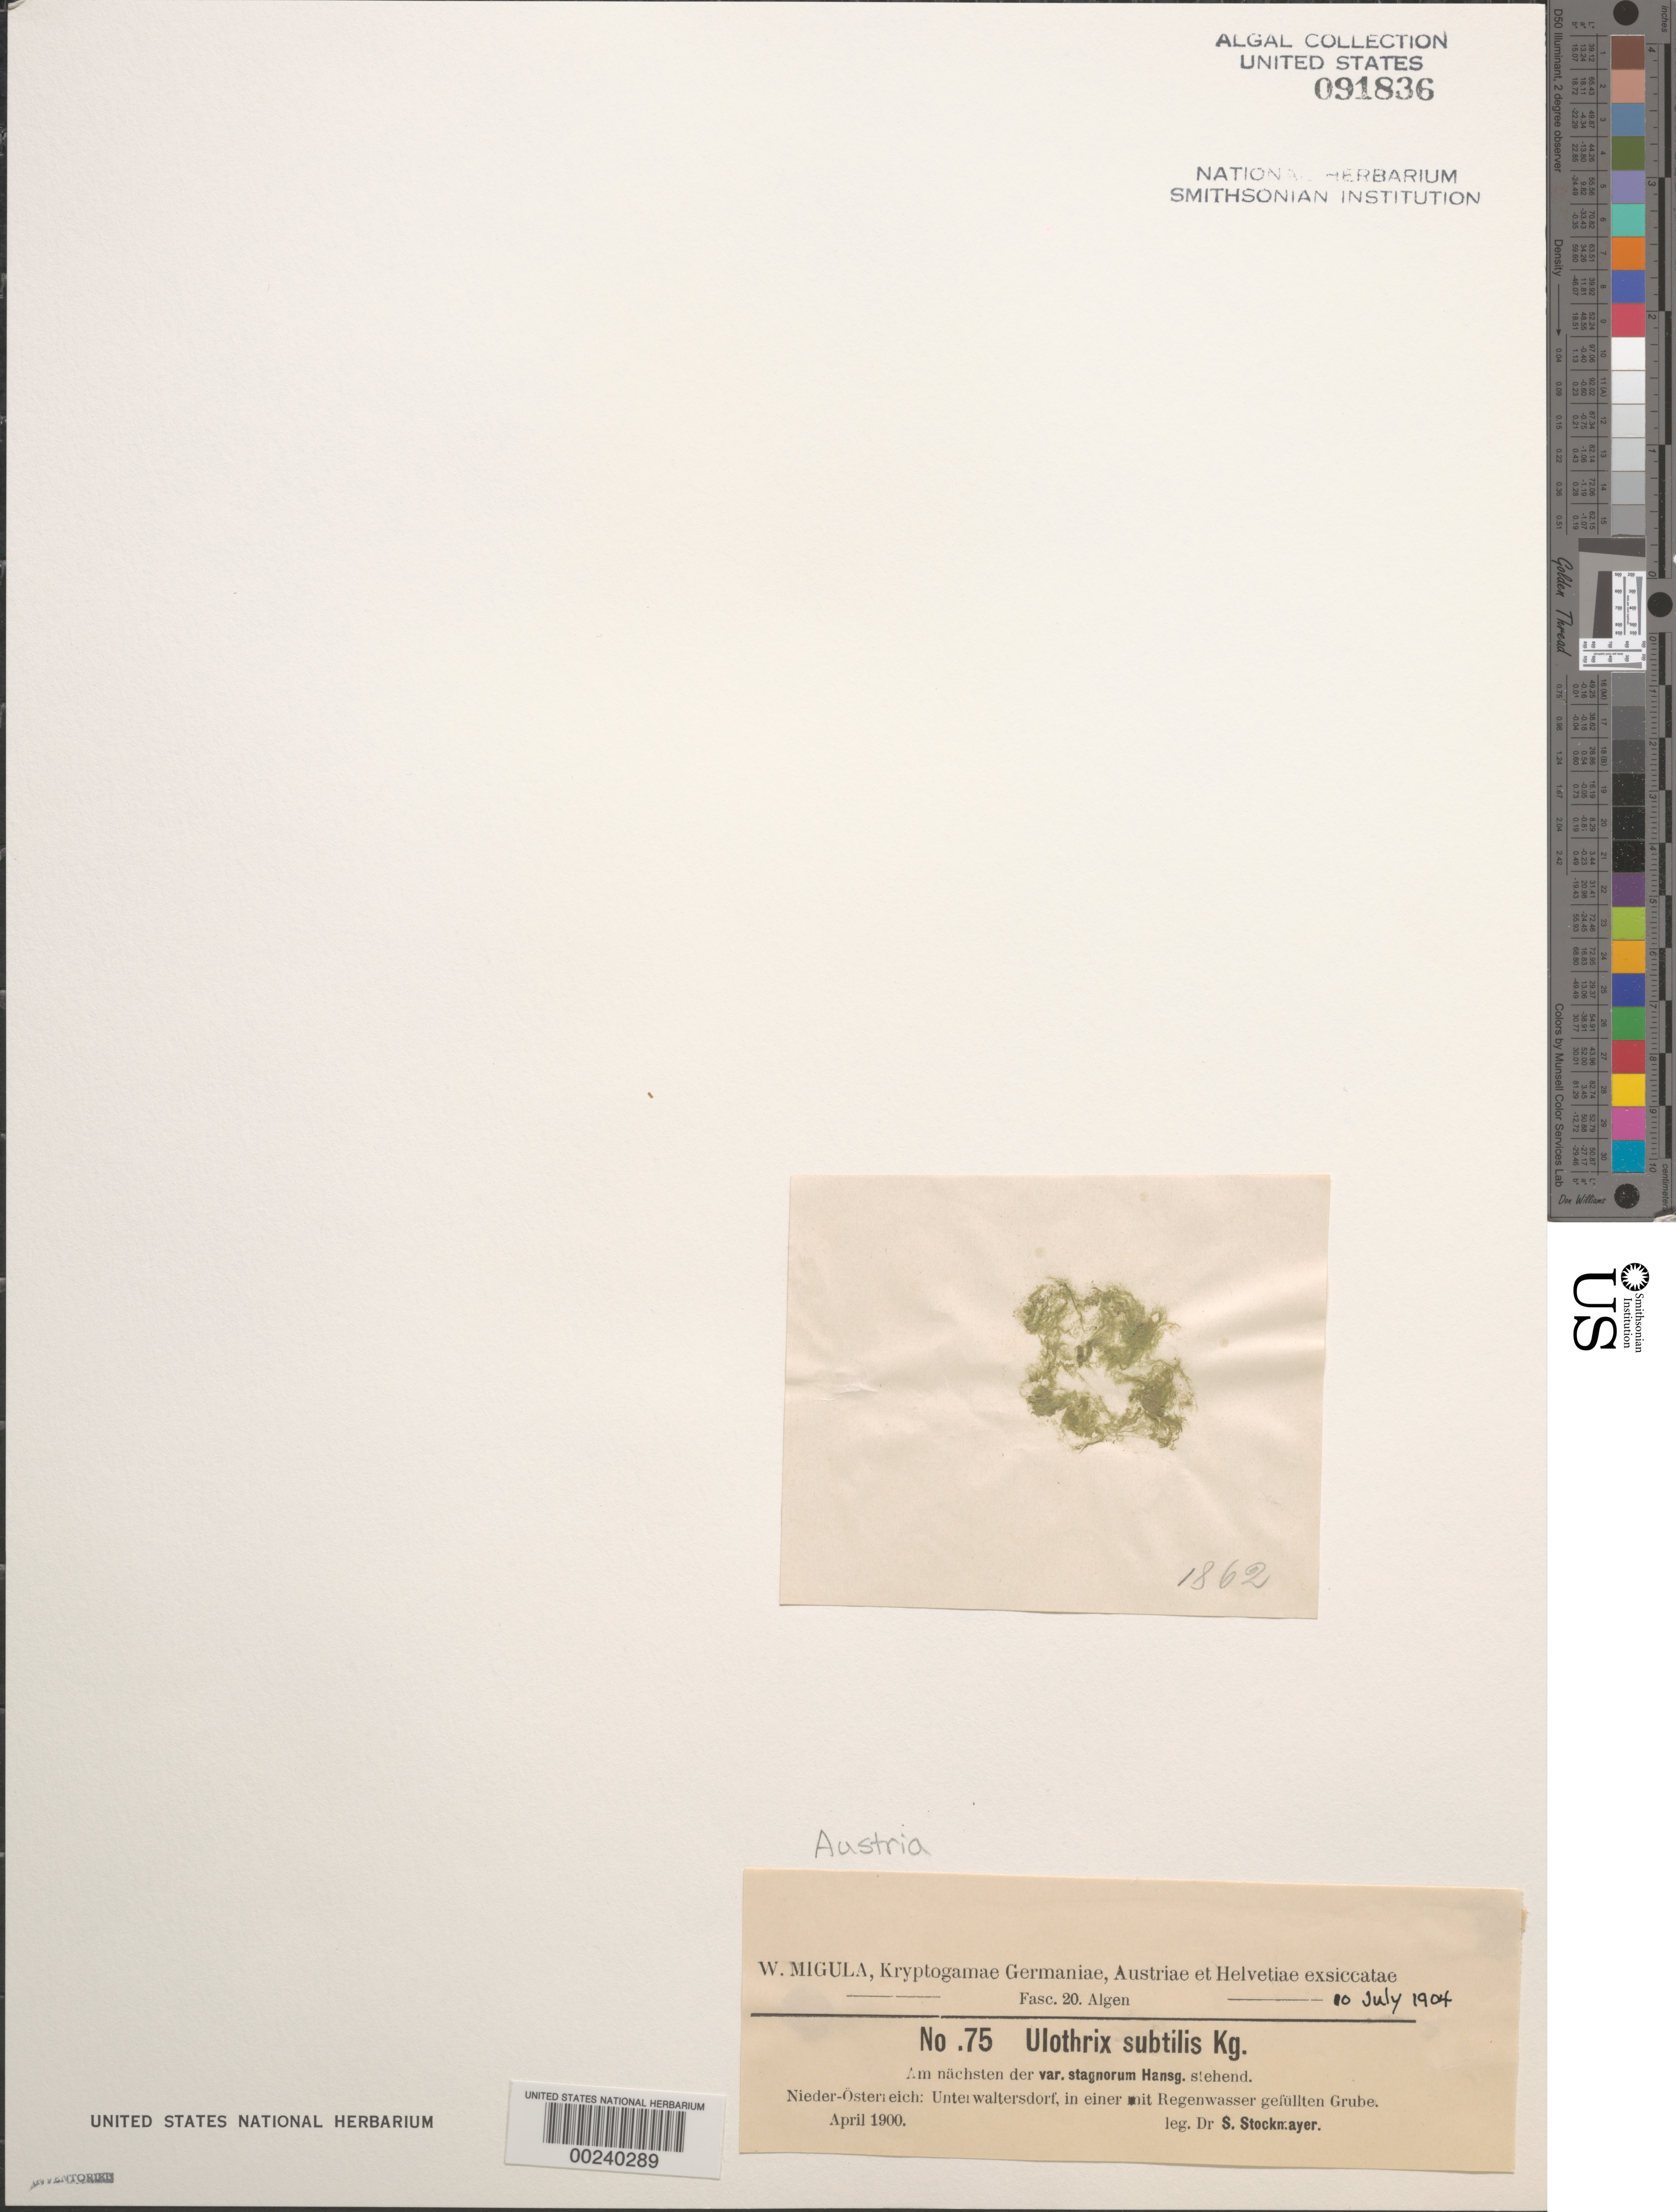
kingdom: Plantae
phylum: Chlorophyta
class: Ulvophyceae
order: Ulotrichales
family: Ulotrichaceae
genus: Ulothrix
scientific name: Ulothrix subtilis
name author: Kütz.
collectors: S. Stockmayer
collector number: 75 & 1862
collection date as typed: Apr 1900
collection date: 1900-04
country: Austria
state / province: Niederosterreich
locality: Unterwaltersdorf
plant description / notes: Migula, Kryptogamae Germaniae, Austriae et Helvetiae Exsiccatae, Fasc. 20, 1904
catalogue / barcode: US 91836